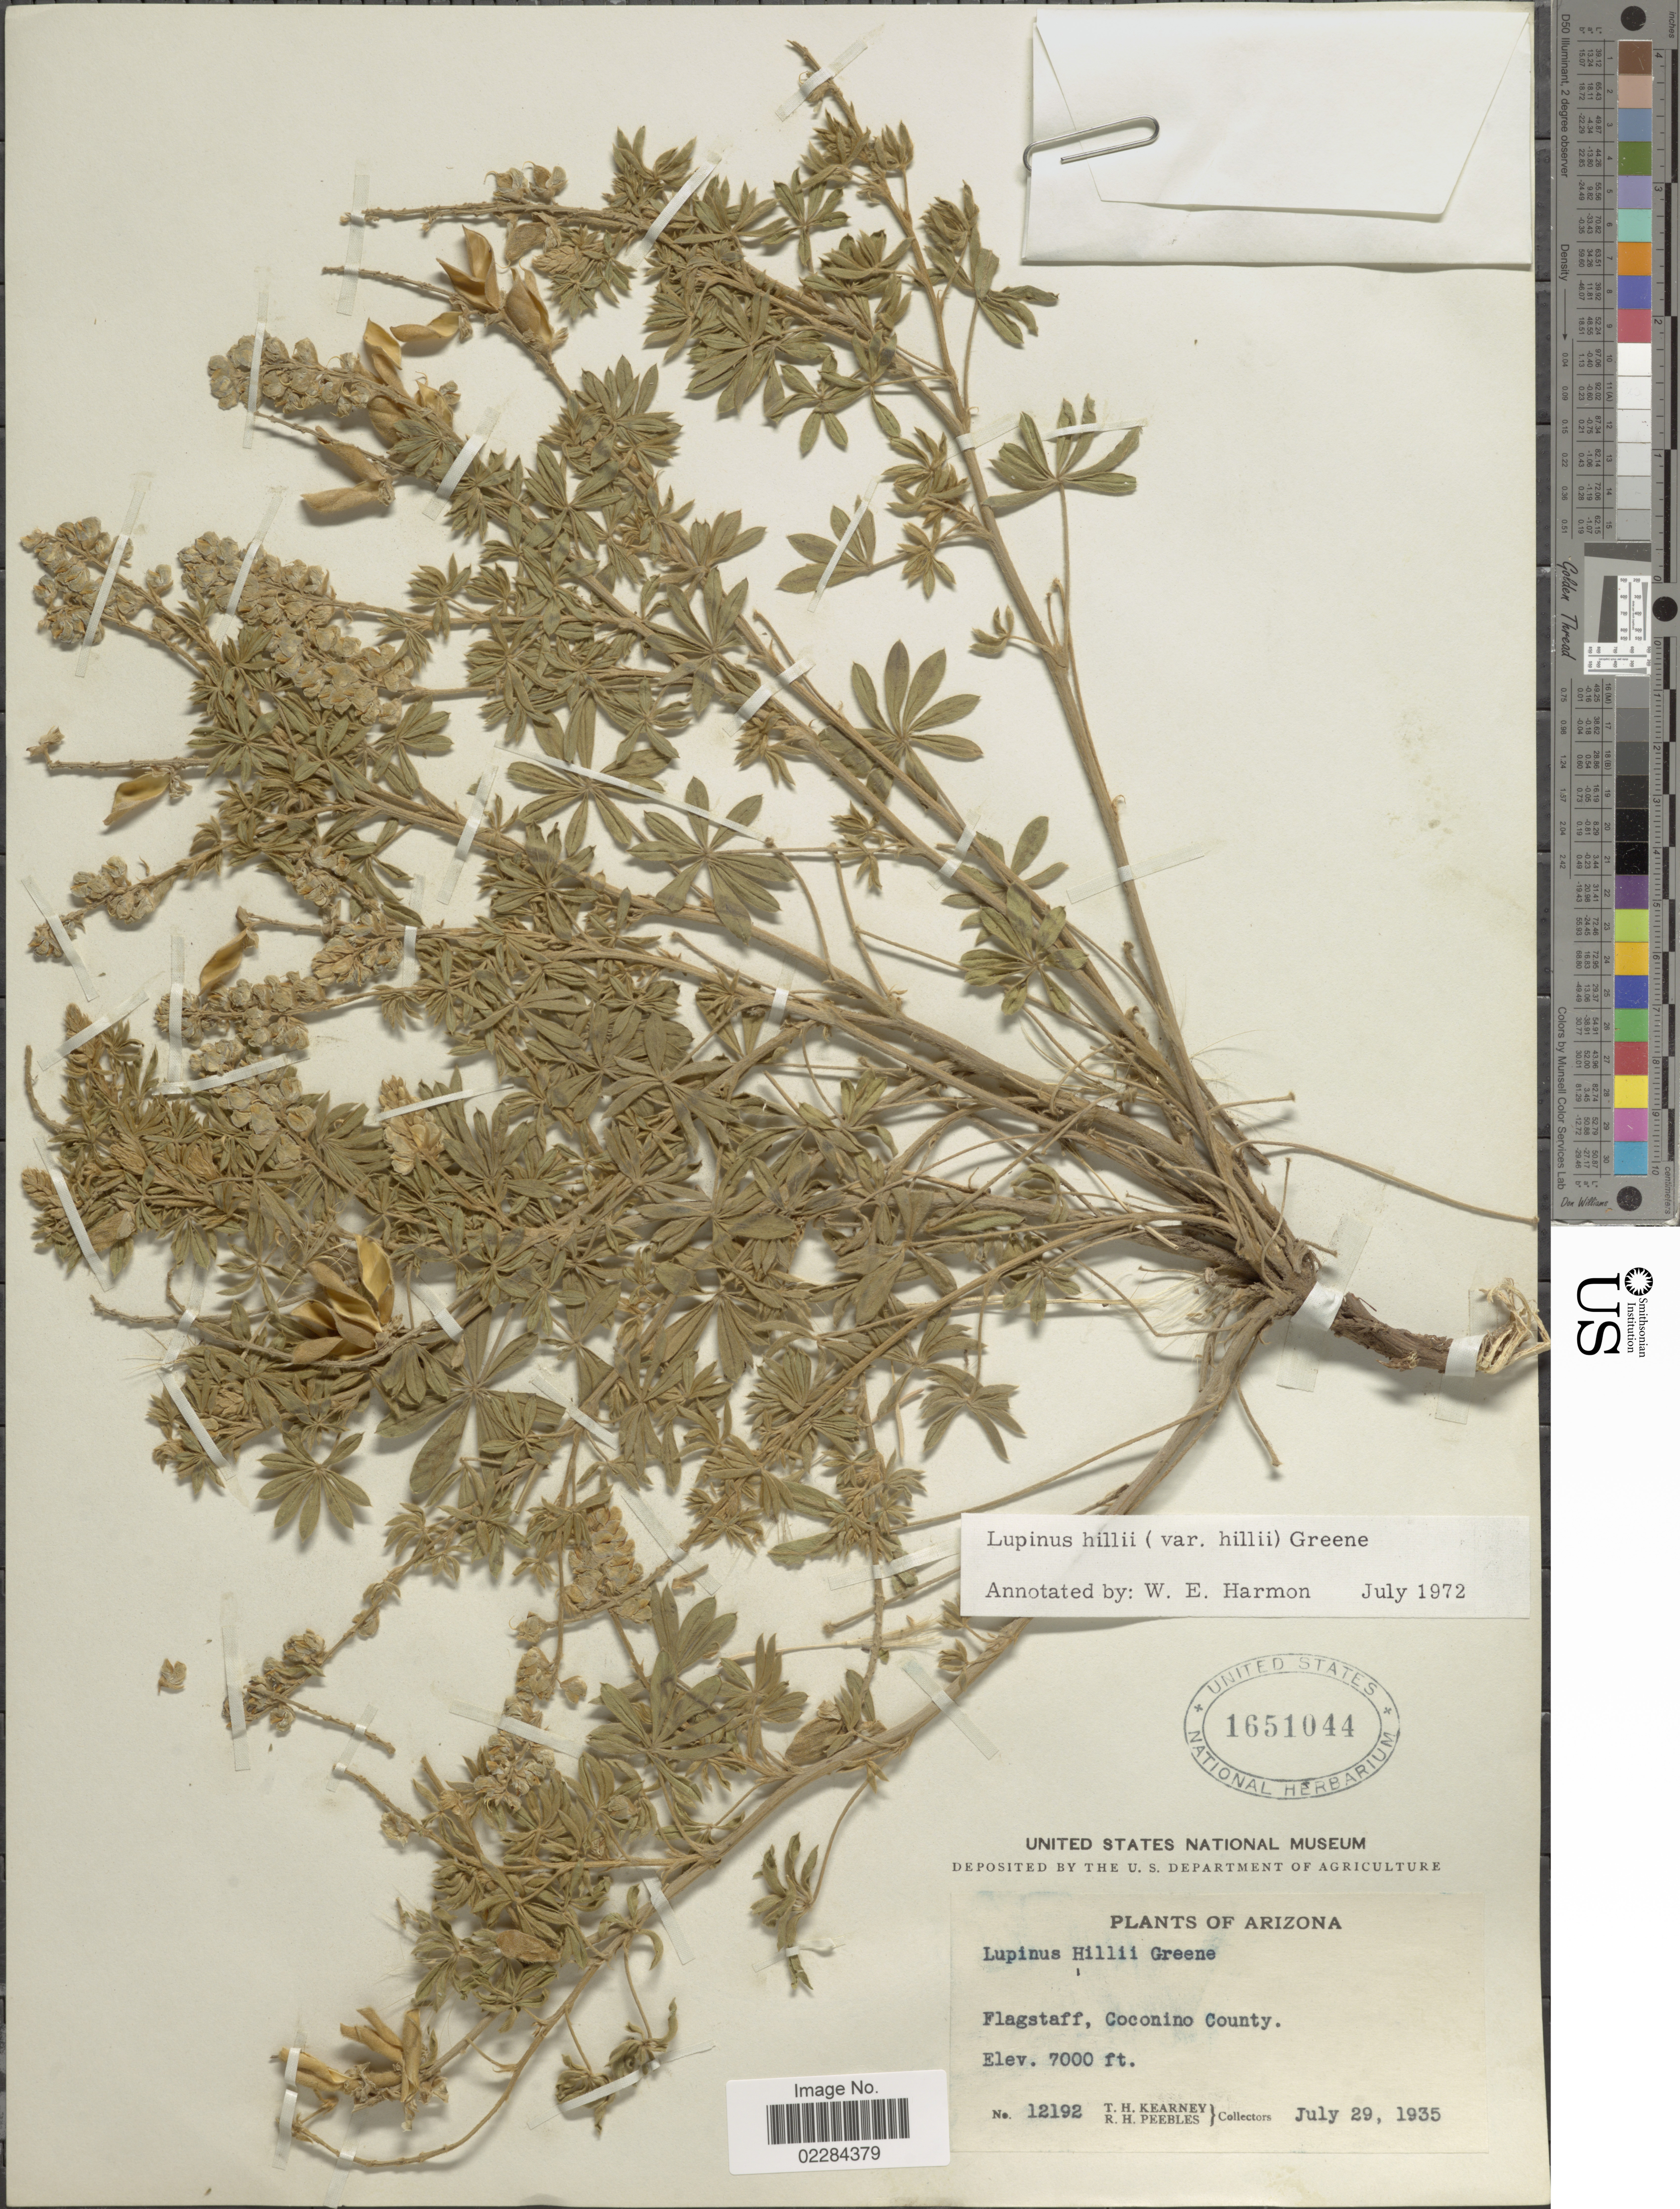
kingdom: Plantae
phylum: Tracheophyta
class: Magnoliopsida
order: Fabales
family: Fabaceae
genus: Lupinus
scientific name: Lupinus hillii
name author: Greene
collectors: T. H. Kearney & R. H. Peebles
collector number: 12192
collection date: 1935-07-29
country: United States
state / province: Arizona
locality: Flagstaff, Coconino County.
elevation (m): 2134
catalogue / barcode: US 1651044